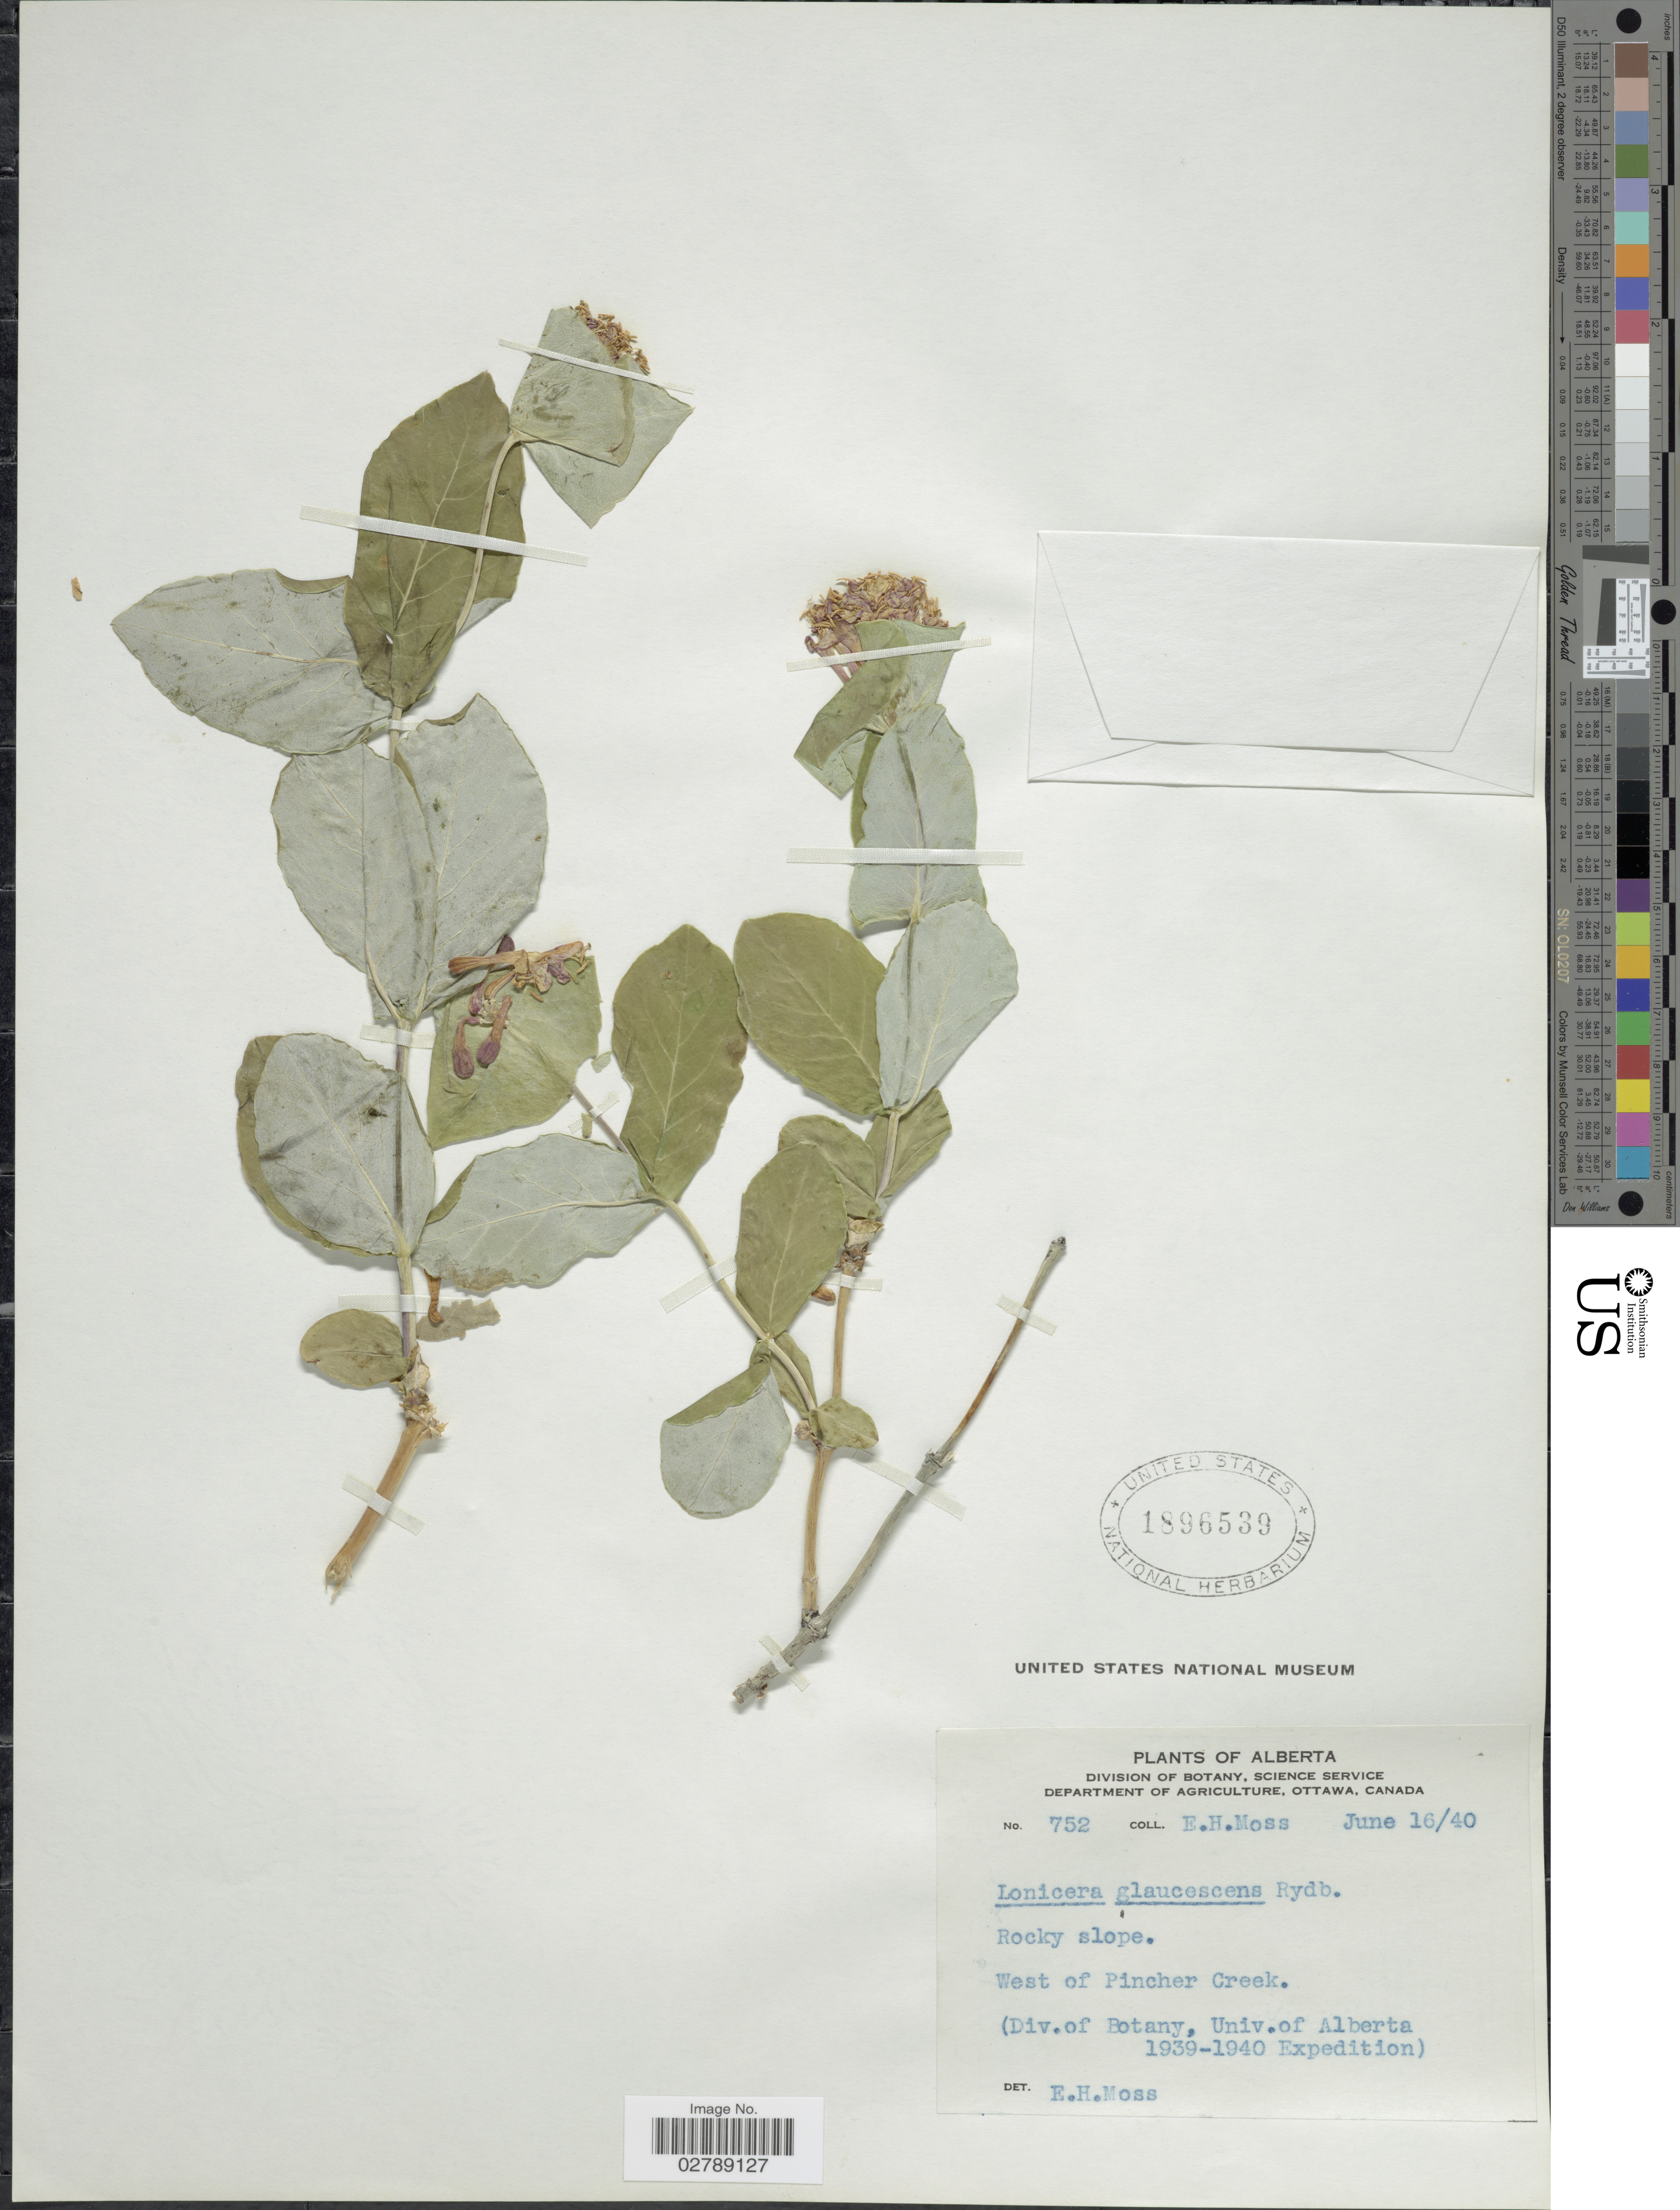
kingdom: Plantae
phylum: Tracheophyta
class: Magnoliopsida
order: Dipsacales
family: Caprifoliaceae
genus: Lonicera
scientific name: Lonicera dioica var. glaucescens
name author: (Rydb.) Butters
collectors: E. Moss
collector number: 752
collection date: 1940-06-16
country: Canada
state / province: Alberta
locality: West of Pincher Creek.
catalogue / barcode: US 1896539